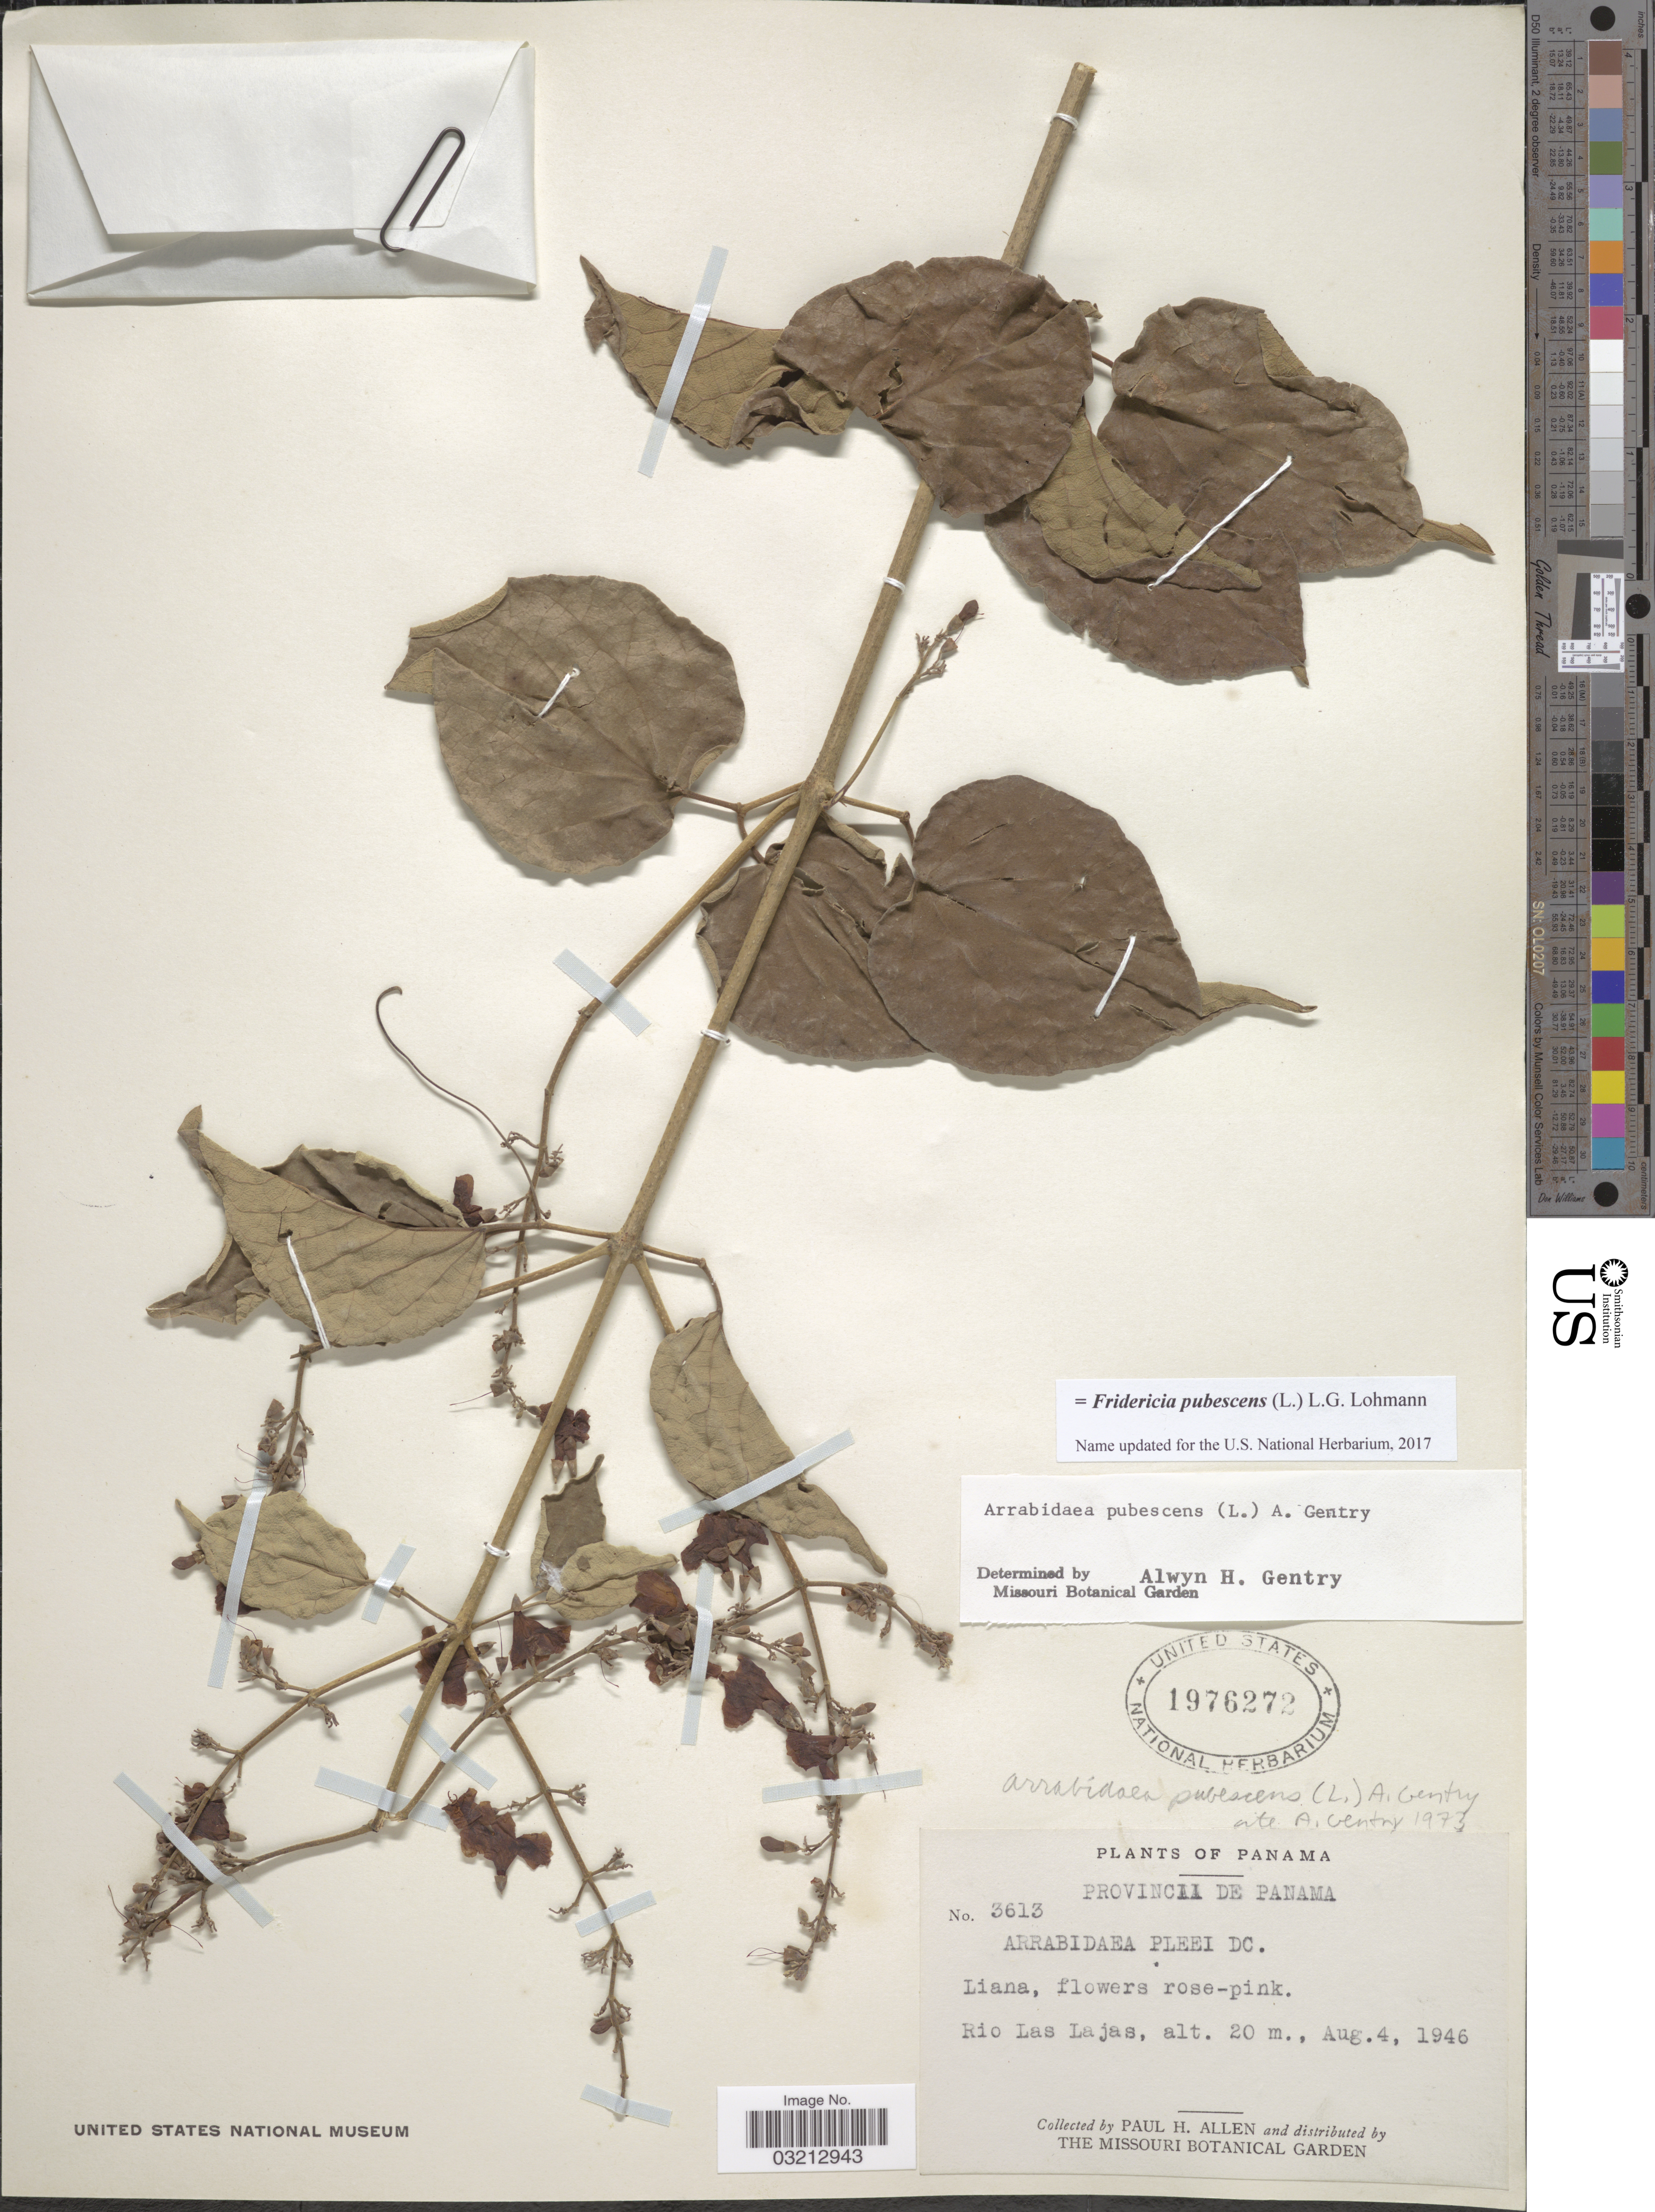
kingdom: Plantae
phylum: Tracheophyta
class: Magnoliopsida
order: Lamiales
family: Bignoniaceae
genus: Fridericia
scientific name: Fridericia pubescens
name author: (L.) L.G. Lohmann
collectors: P. H. Allen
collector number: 3613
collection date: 1946-08-04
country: Panama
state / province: Panamá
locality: Rio Las Lajas.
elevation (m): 20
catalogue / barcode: US 1976272